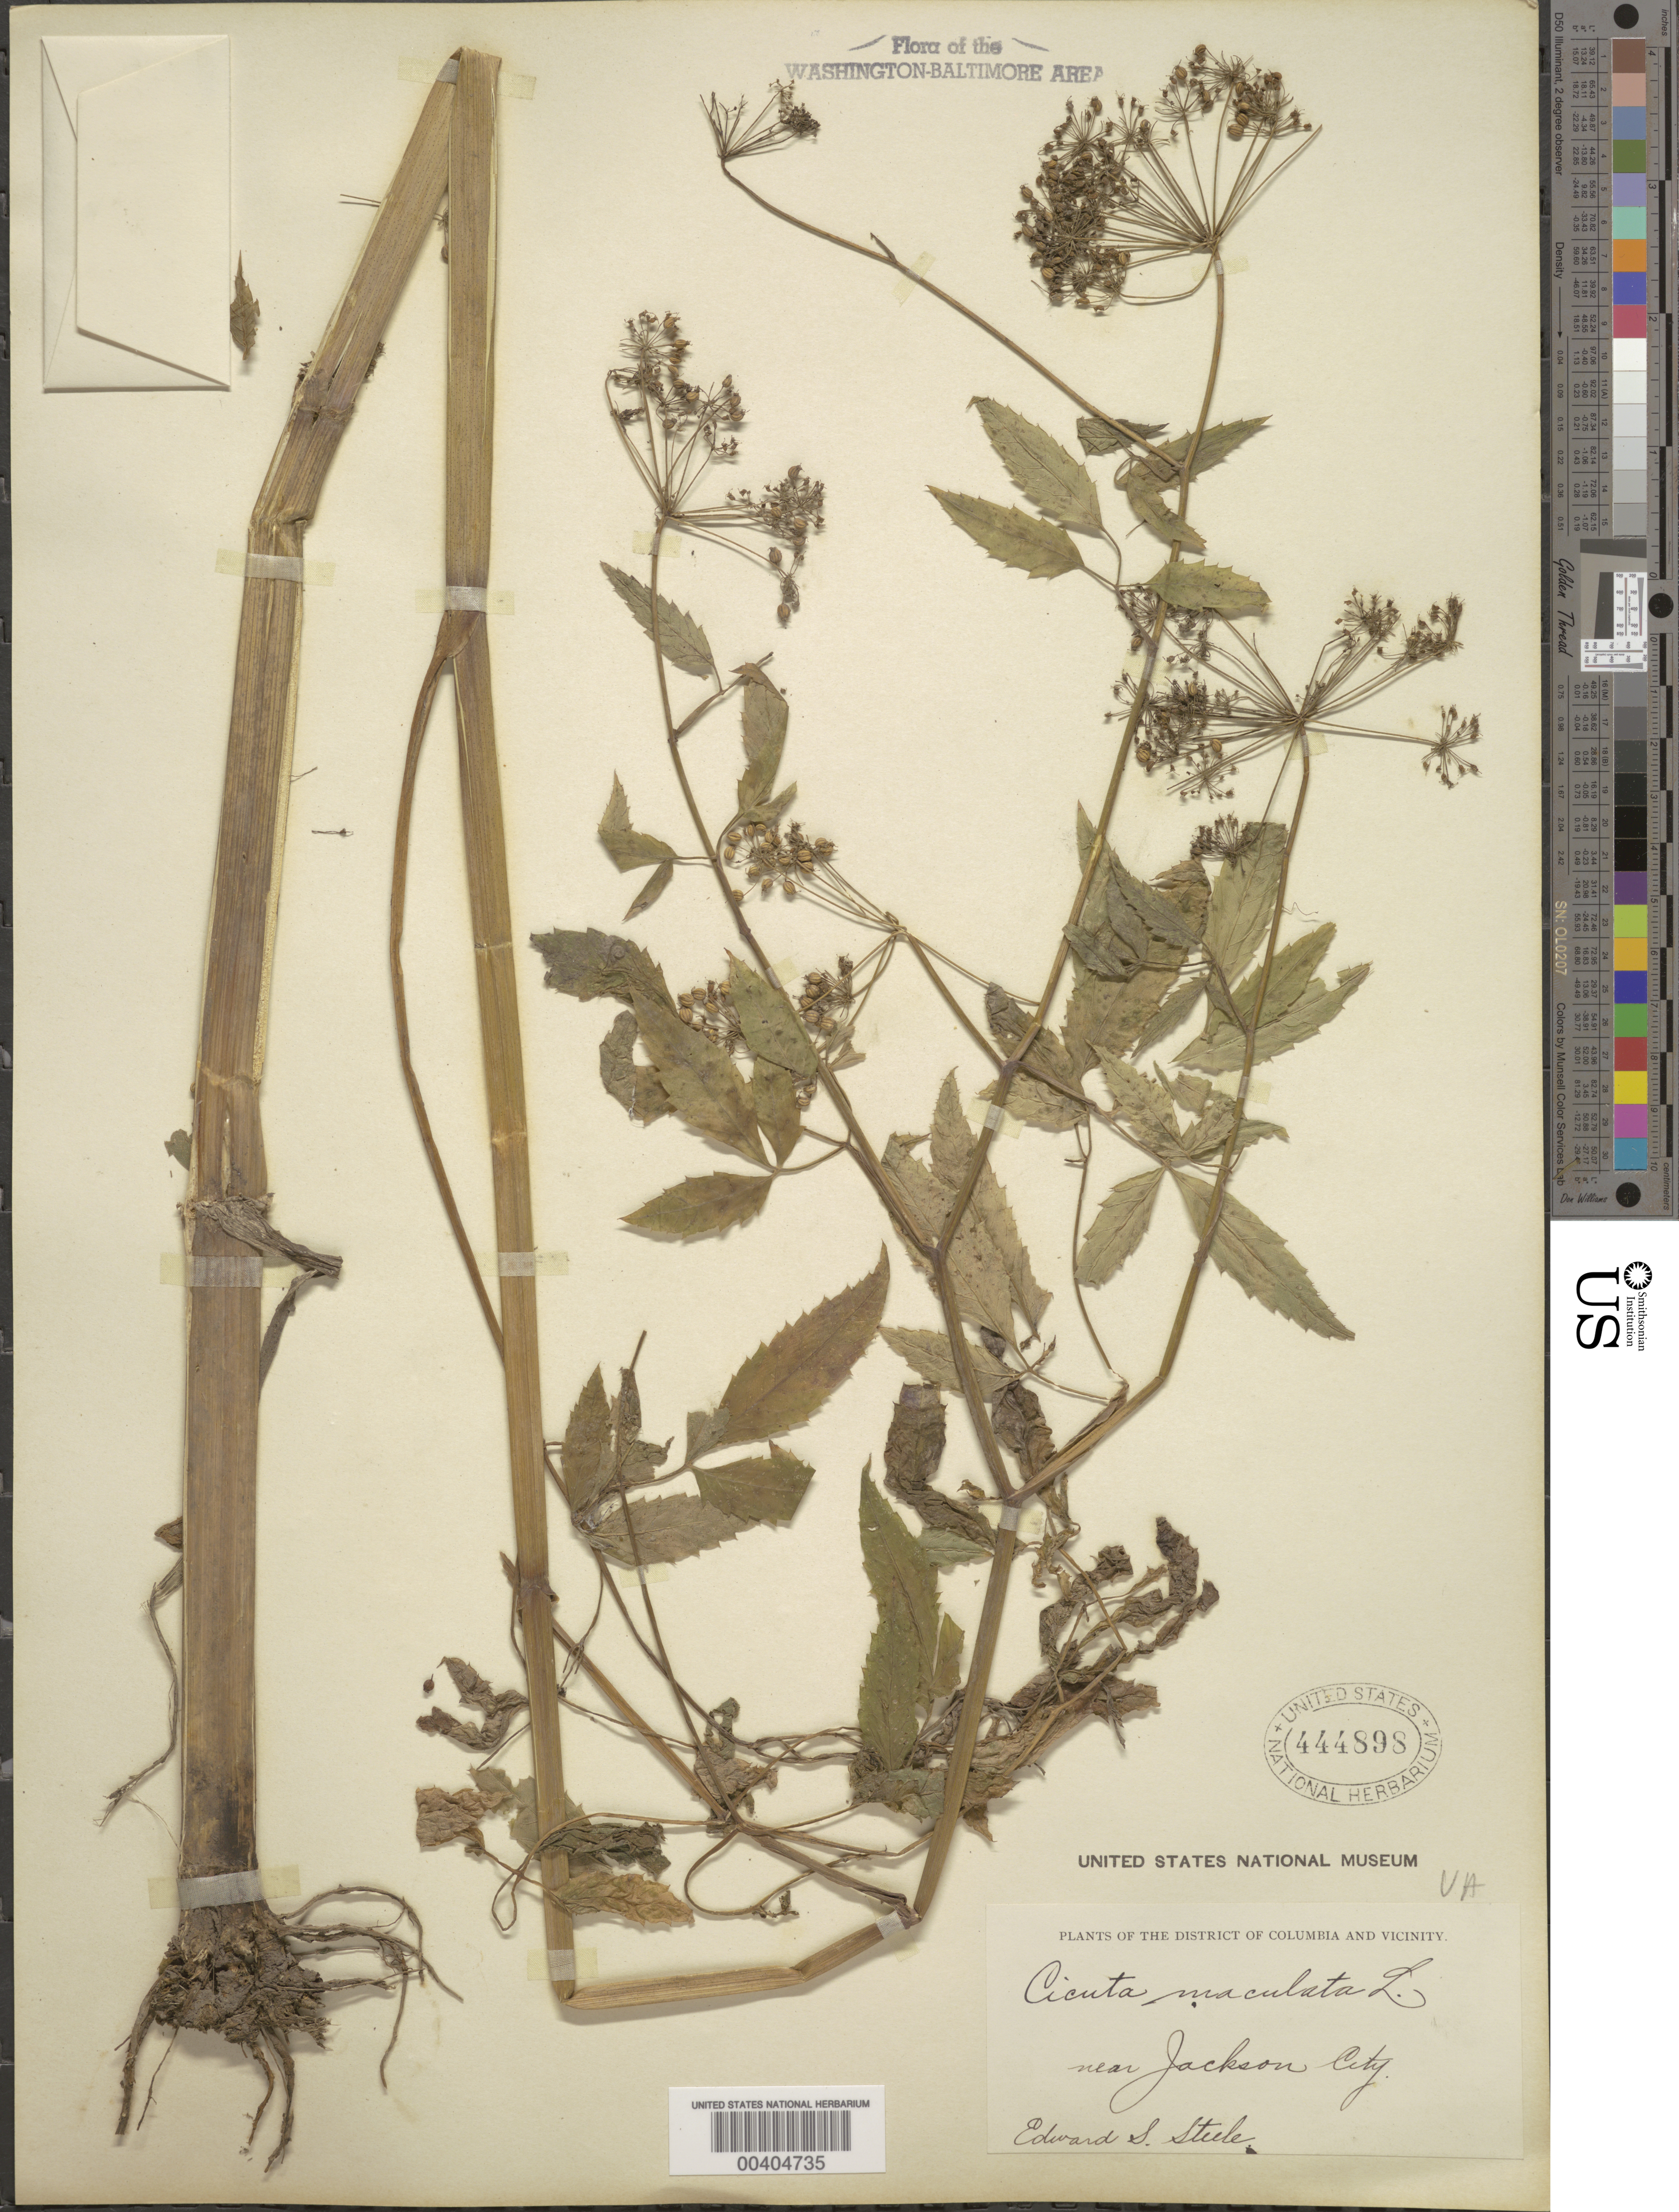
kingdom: Plantae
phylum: Tracheophyta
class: Magnoliopsida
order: Apiales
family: Apiaceae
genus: Cicuta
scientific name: Cicuta maculata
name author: L.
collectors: E. Steele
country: United States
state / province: Virginia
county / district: Arlington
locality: Near Jackson City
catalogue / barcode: US 444898